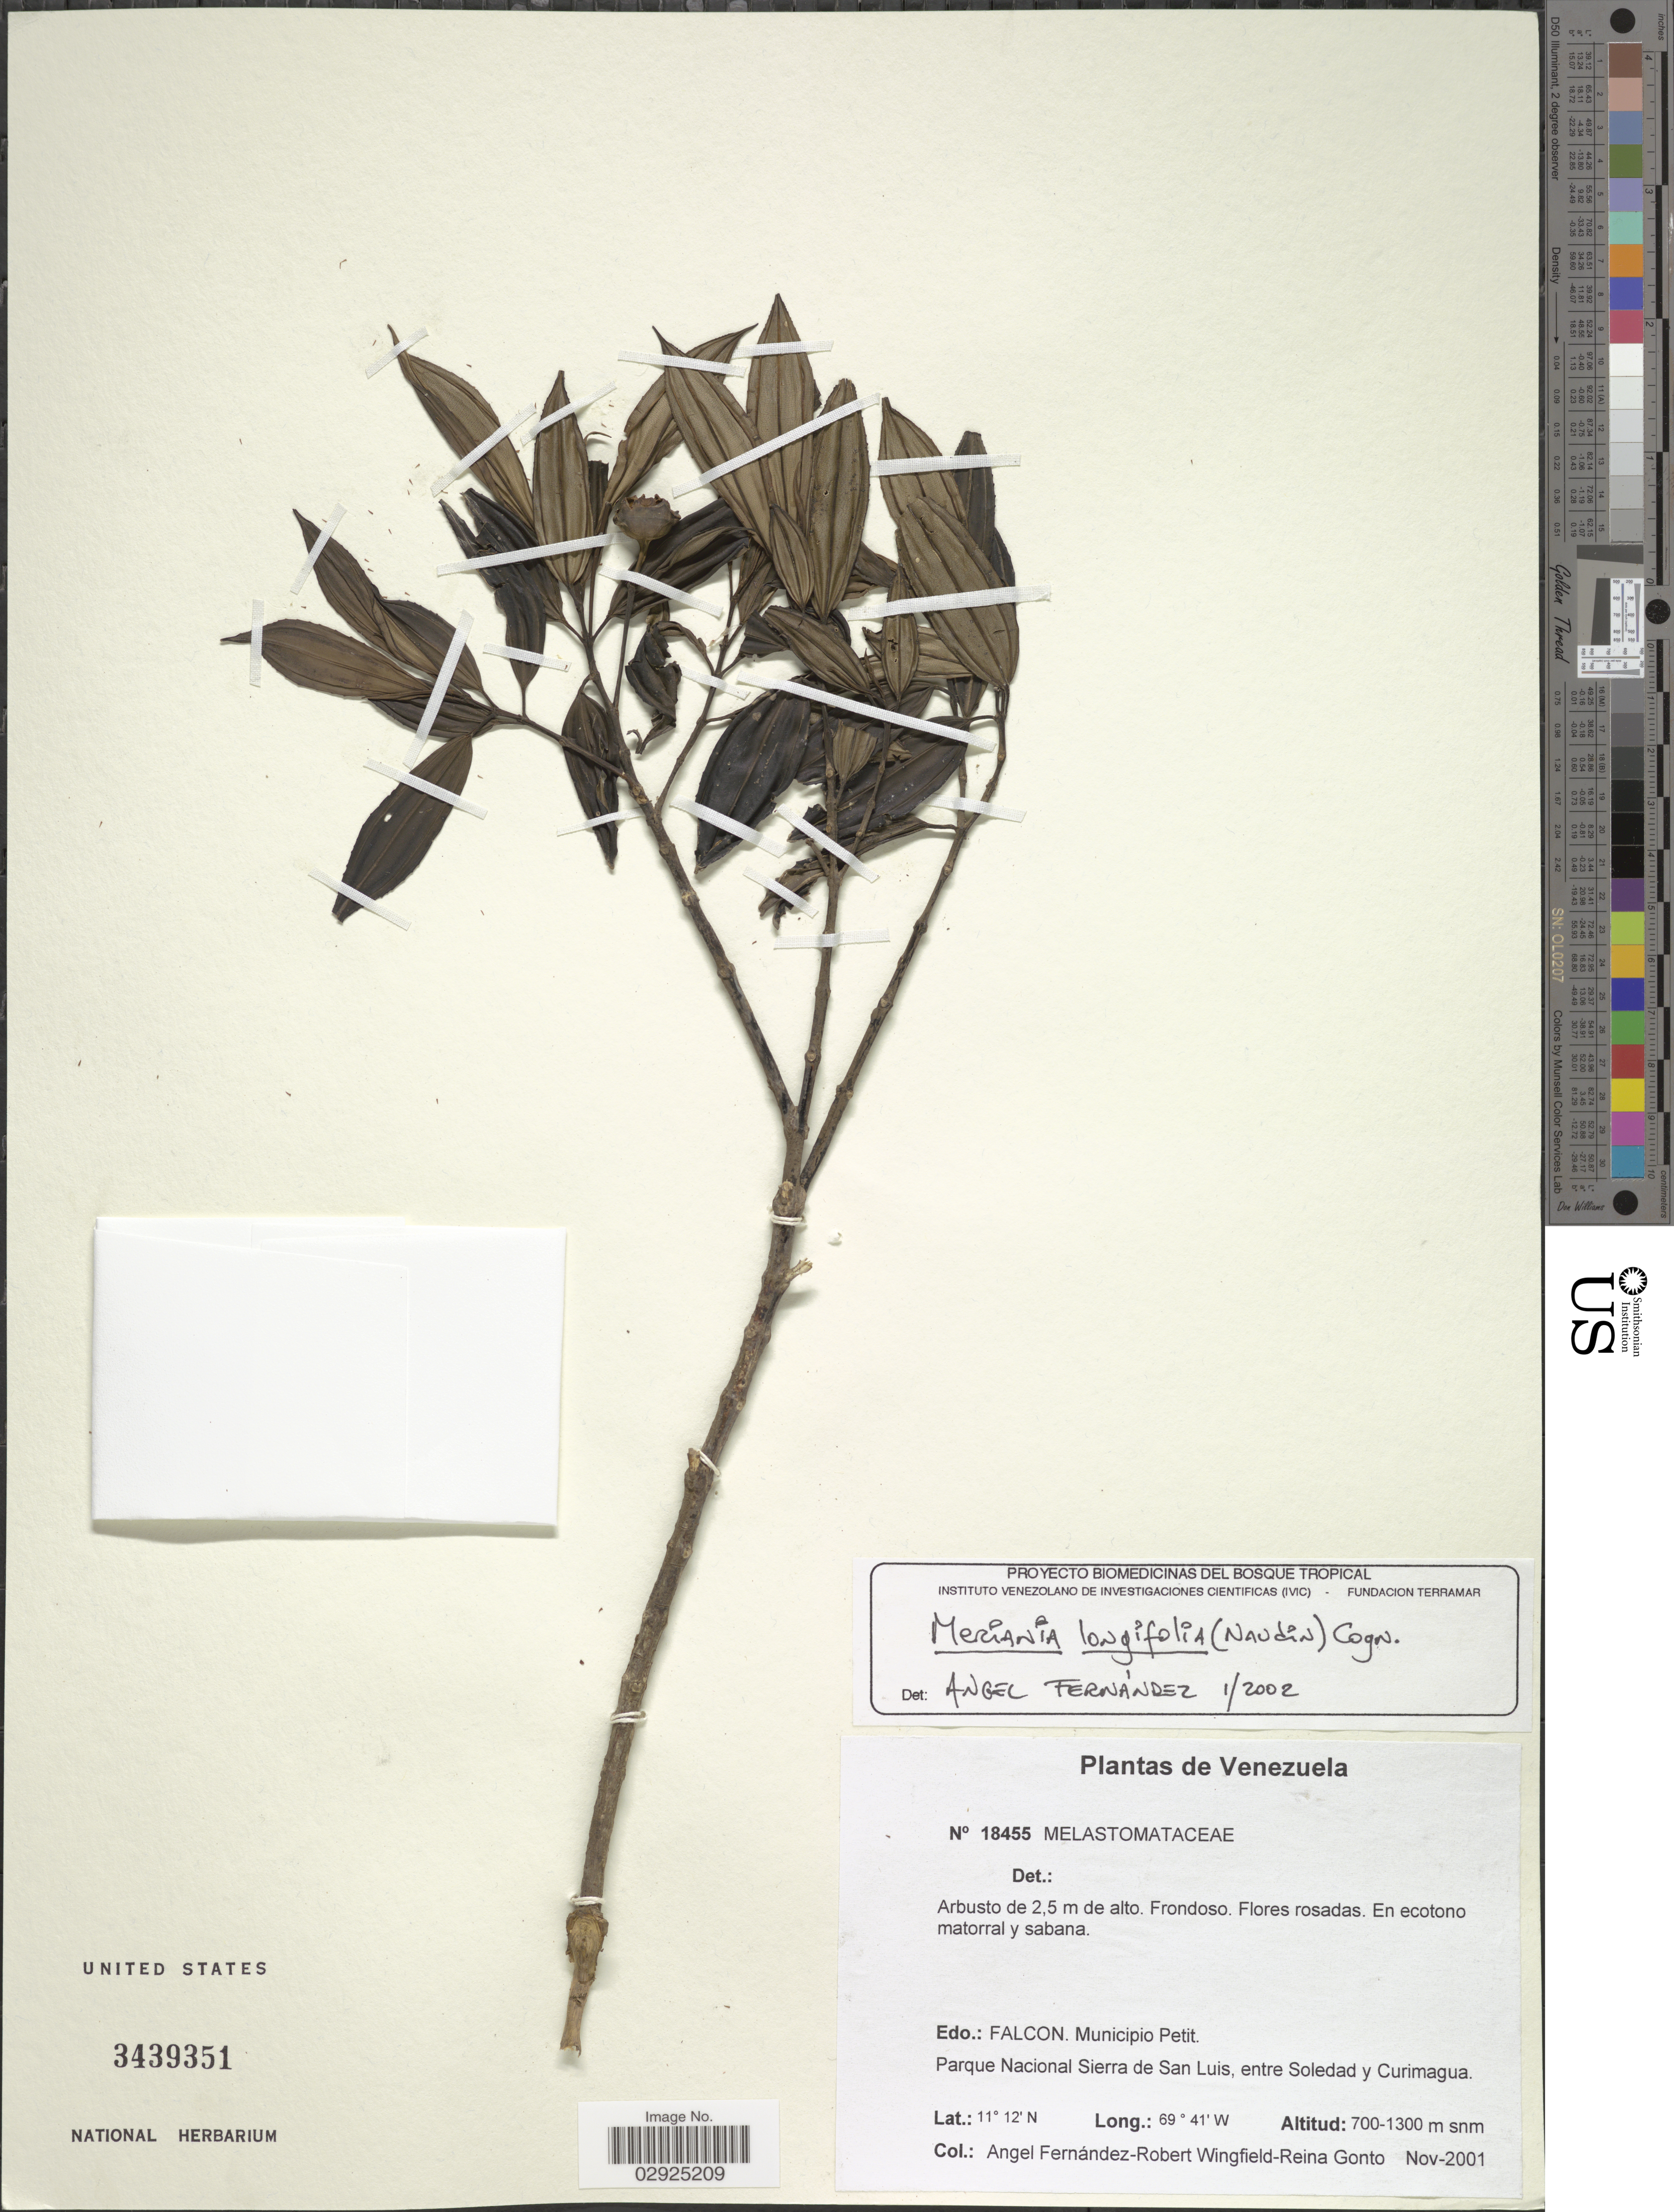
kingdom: Plantae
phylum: Tracheophyta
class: Magnoliopsida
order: Myrtales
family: Melastomataceae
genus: Meriania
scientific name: Meriania longifolia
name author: (Naudin) Cogn.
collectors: Á. Fernández, R. C. Wingfield & R. Gonto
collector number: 18455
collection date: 2001-11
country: Venezuela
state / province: Falcón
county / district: Petit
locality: Municipio Petit. Parque Nacional Sierra de San Luis, entre Soledad y Curimagua.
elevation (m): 700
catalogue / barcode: US 3439351